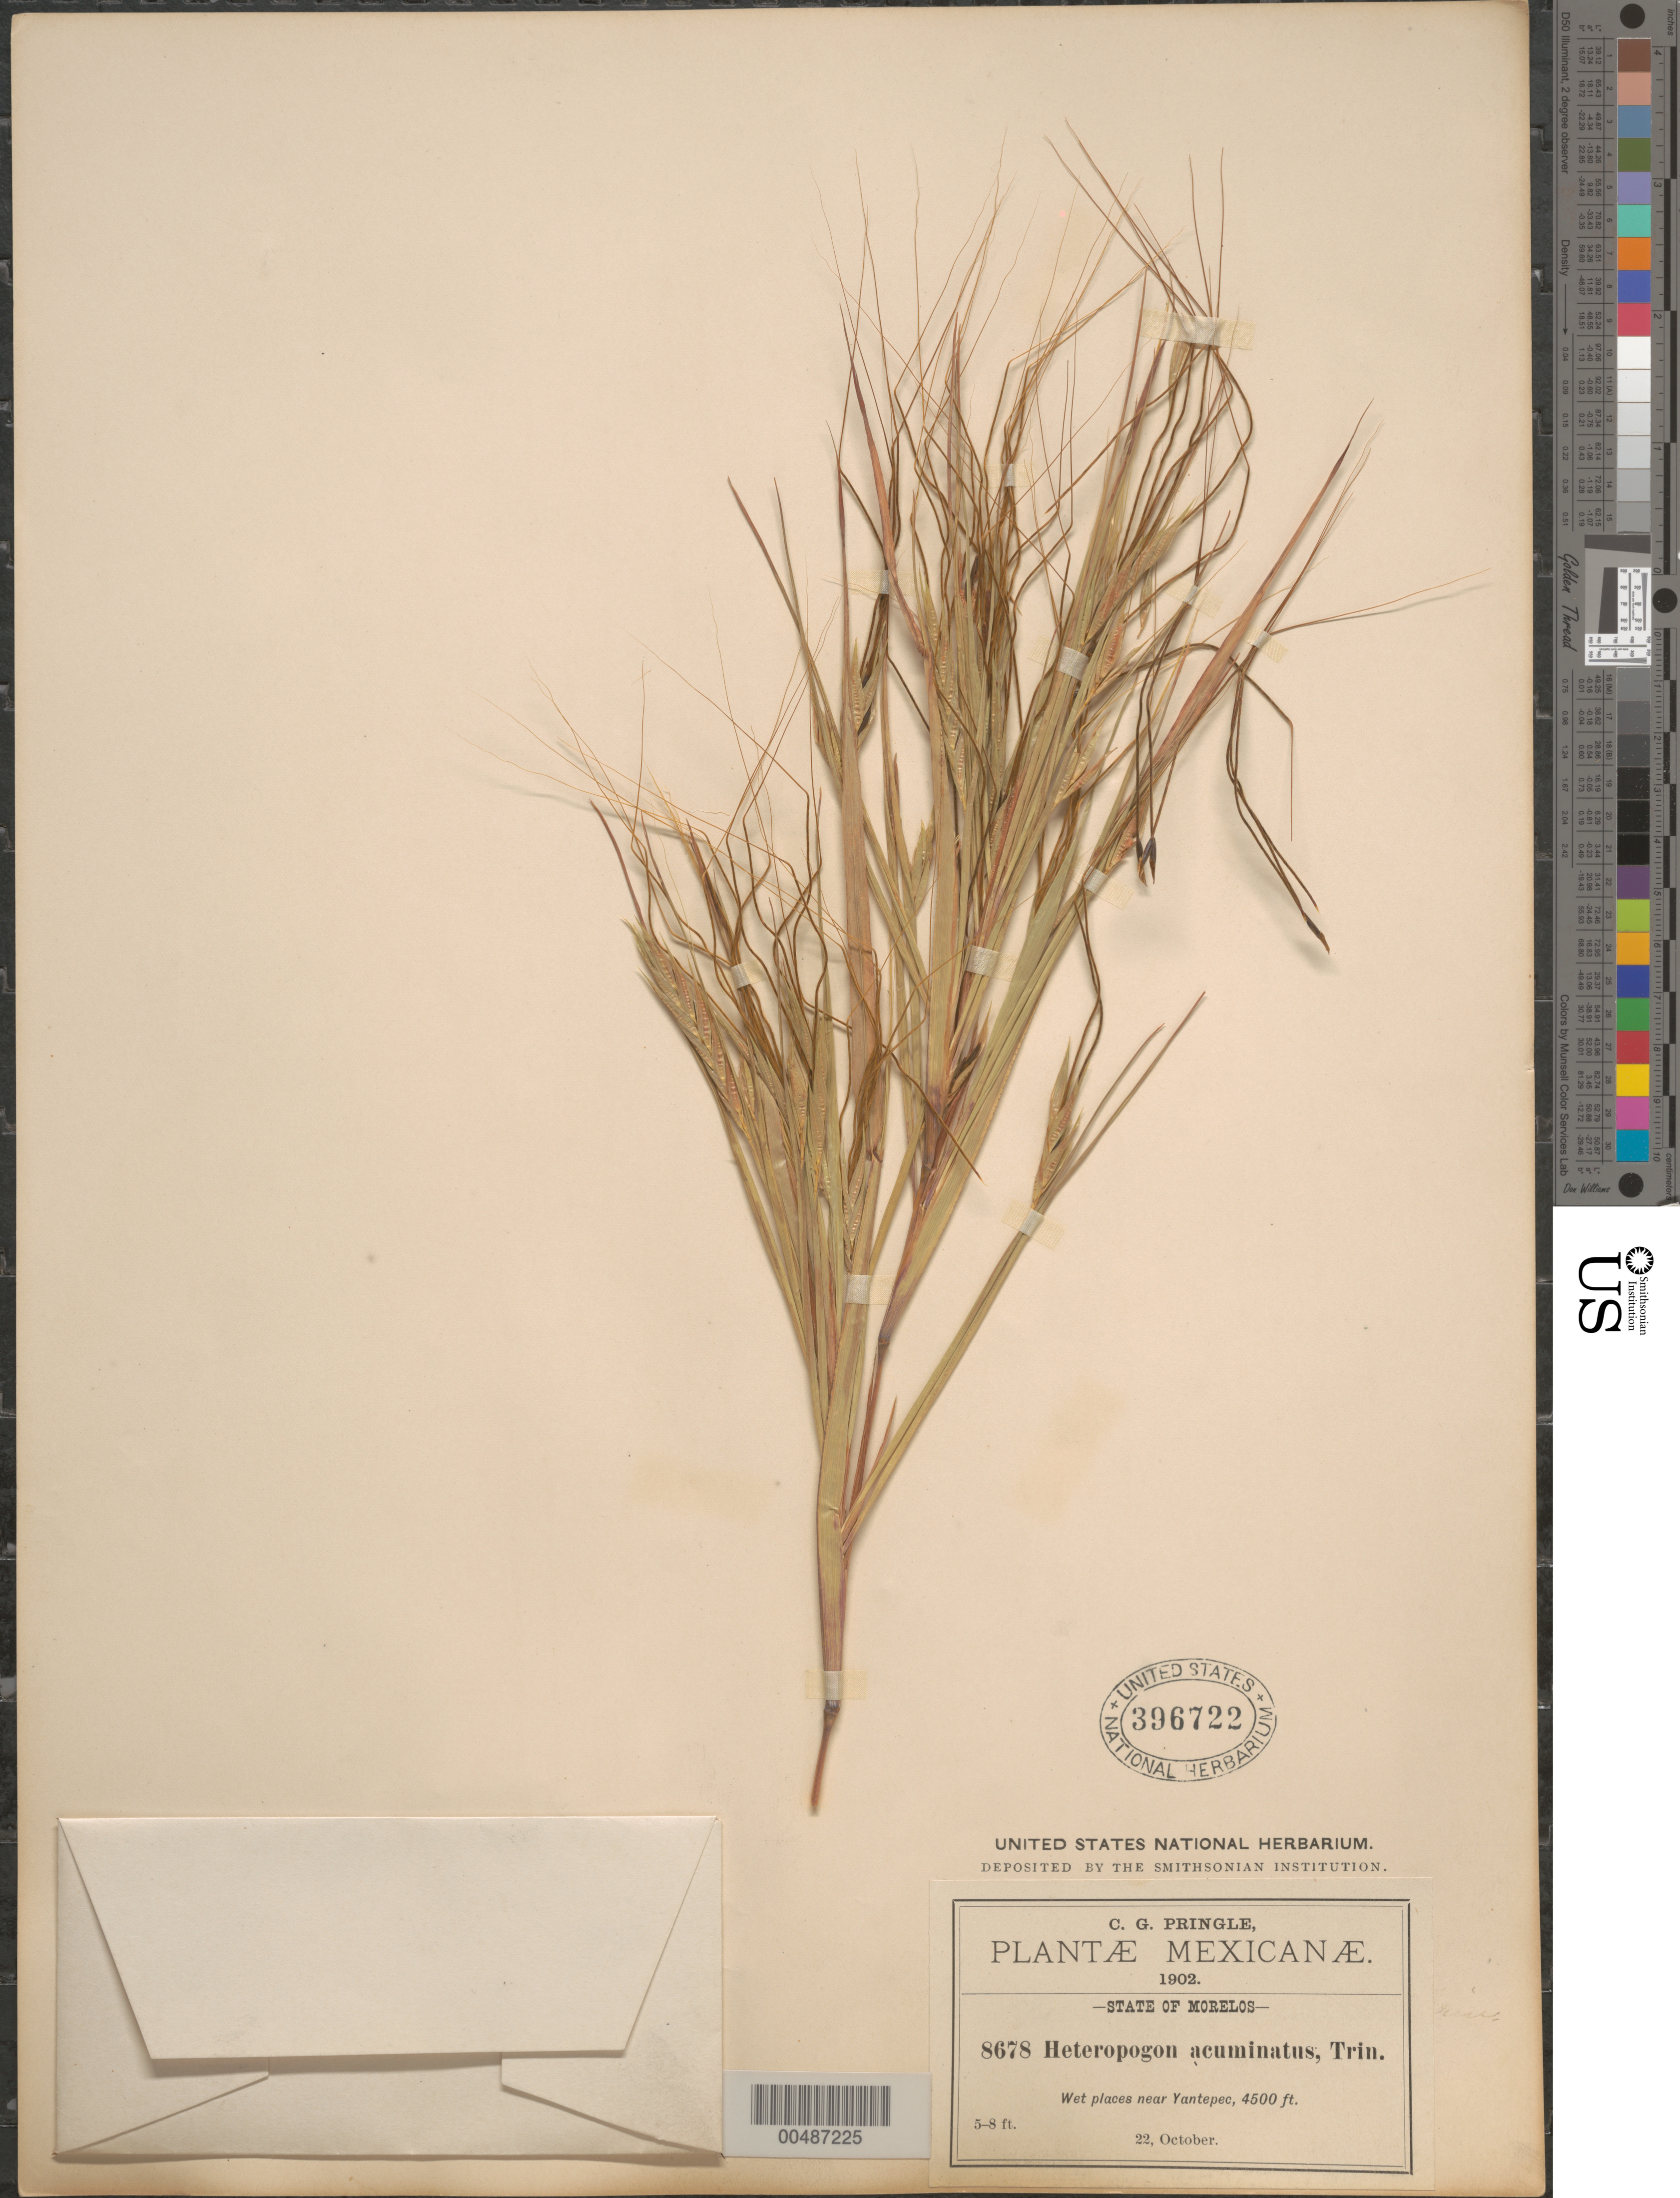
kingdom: Plantae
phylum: Tracheophyta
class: Liliopsida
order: Poales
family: Poaceae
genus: Heteropogon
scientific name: Heteropogon melanocarpus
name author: (Elliott) Benth.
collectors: C. G. Pringle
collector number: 8678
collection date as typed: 22 Oct 1902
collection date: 1902-10-22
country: Mexico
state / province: Morelos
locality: Near Yantepec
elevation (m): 1372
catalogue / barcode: US 396722